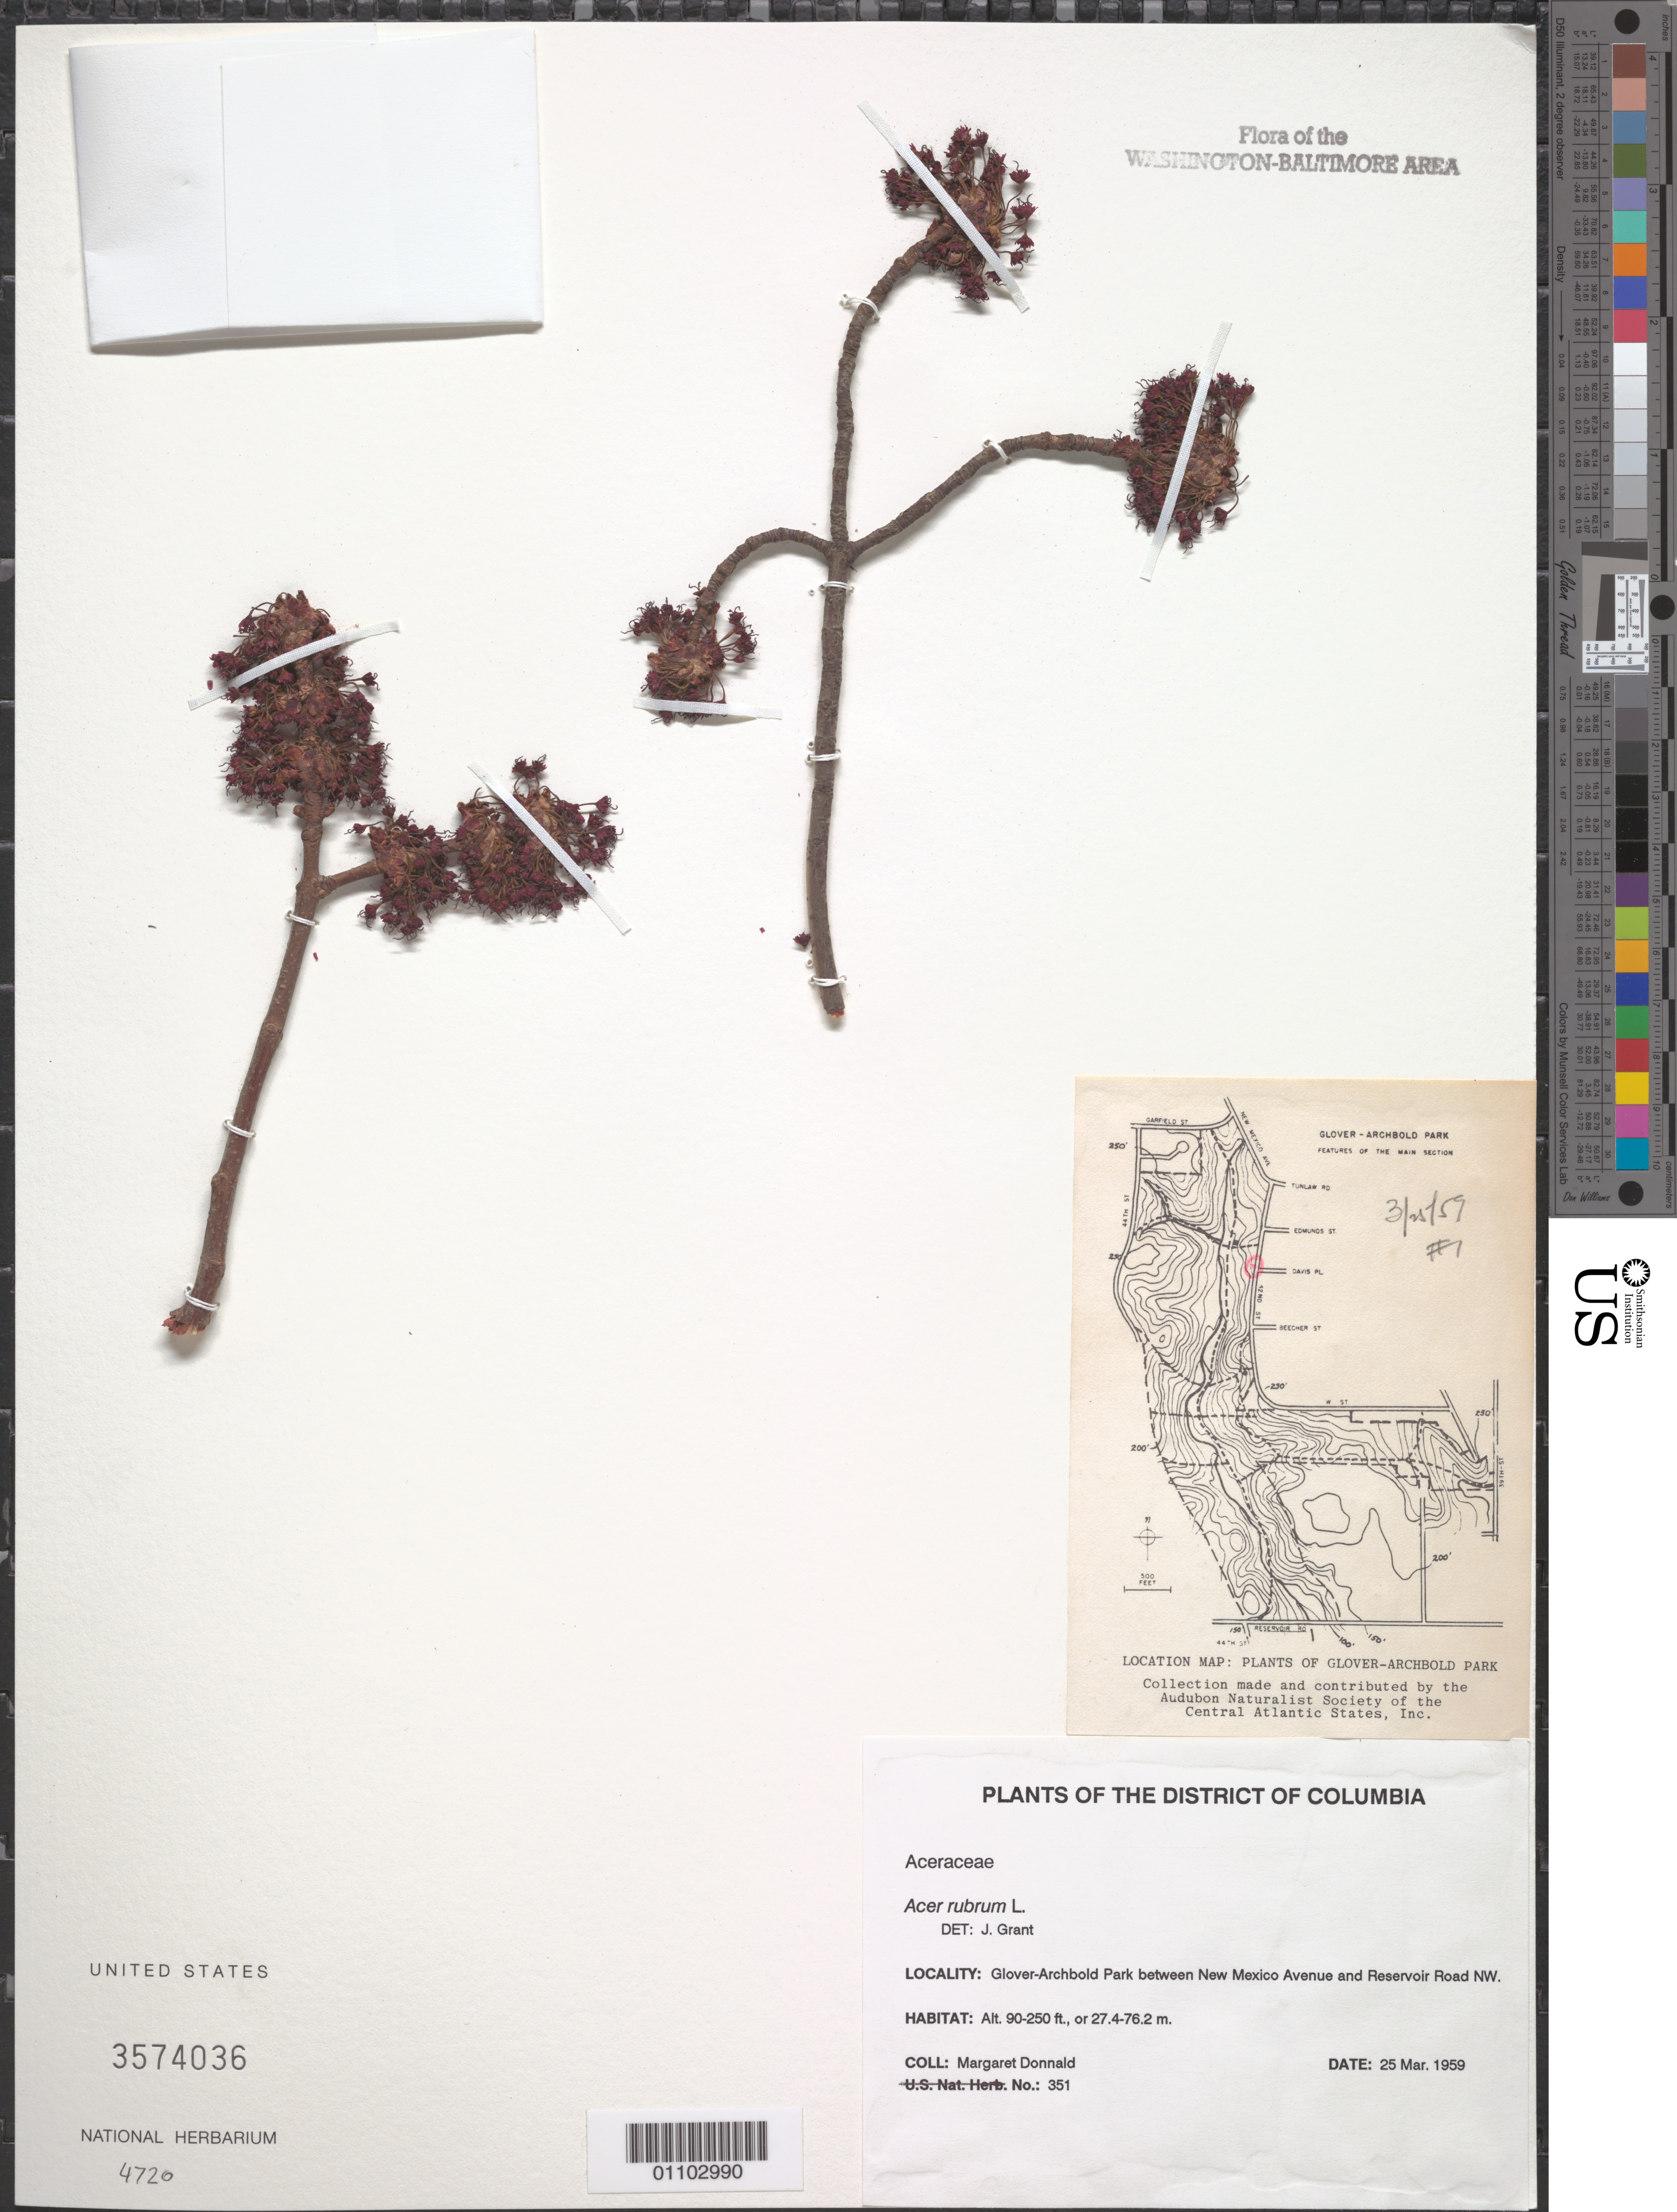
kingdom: Plantae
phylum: Tracheophyta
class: Magnoliopsida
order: Sapindales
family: Sapindaceae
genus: Acer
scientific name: Acer rubrum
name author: L.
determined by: Grant, J.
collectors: M. Donnald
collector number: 351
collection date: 1959-03-25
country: United States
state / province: District of Columbia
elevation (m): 27.4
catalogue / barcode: US 3574036